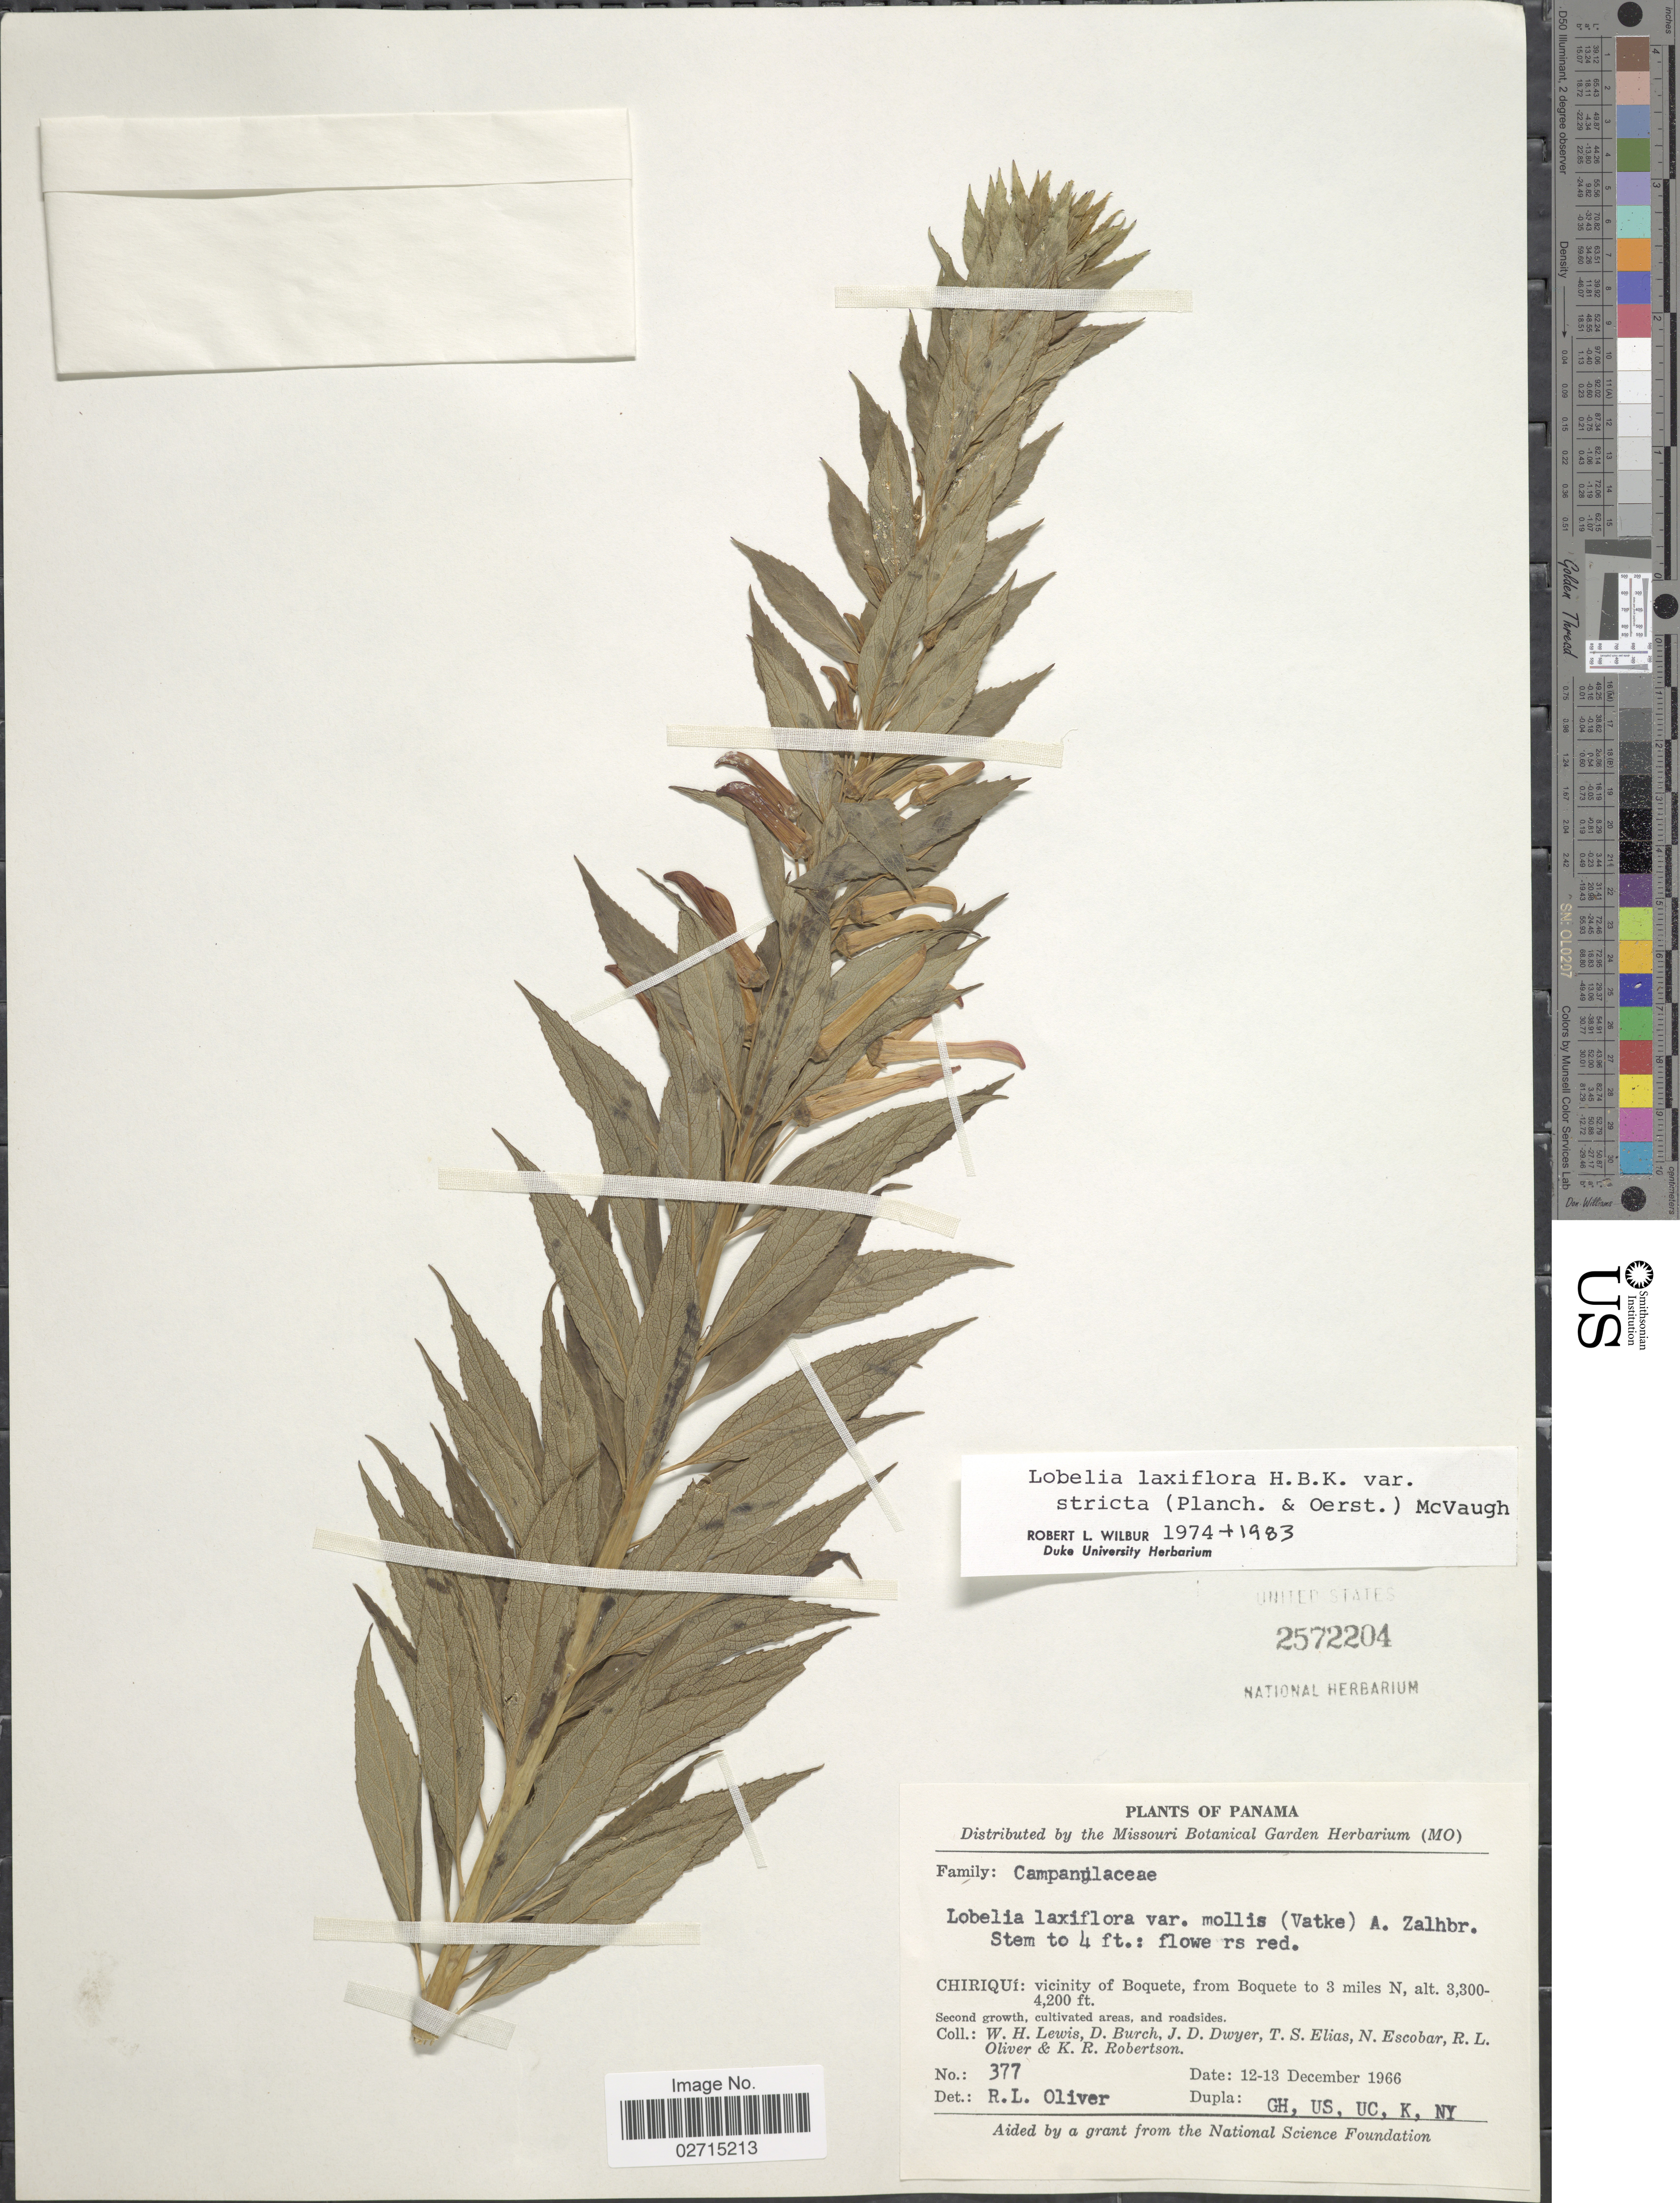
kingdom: Plantae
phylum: Tracheophyta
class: Magnoliopsida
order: Asterales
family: Campanulaceae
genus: Lobelia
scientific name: Lobelia laxiflora var. stricta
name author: (Planch. & Oerst.) McVaugh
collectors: W. H. Lewis, D. Burch, J. D. Dwyer, T. S. Elias & et al.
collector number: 377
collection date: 1966-12-12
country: Panama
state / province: Chiriqui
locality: Vicinity of Boquete, from Boquete to 3 miles N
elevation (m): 3300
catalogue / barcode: US 2572204